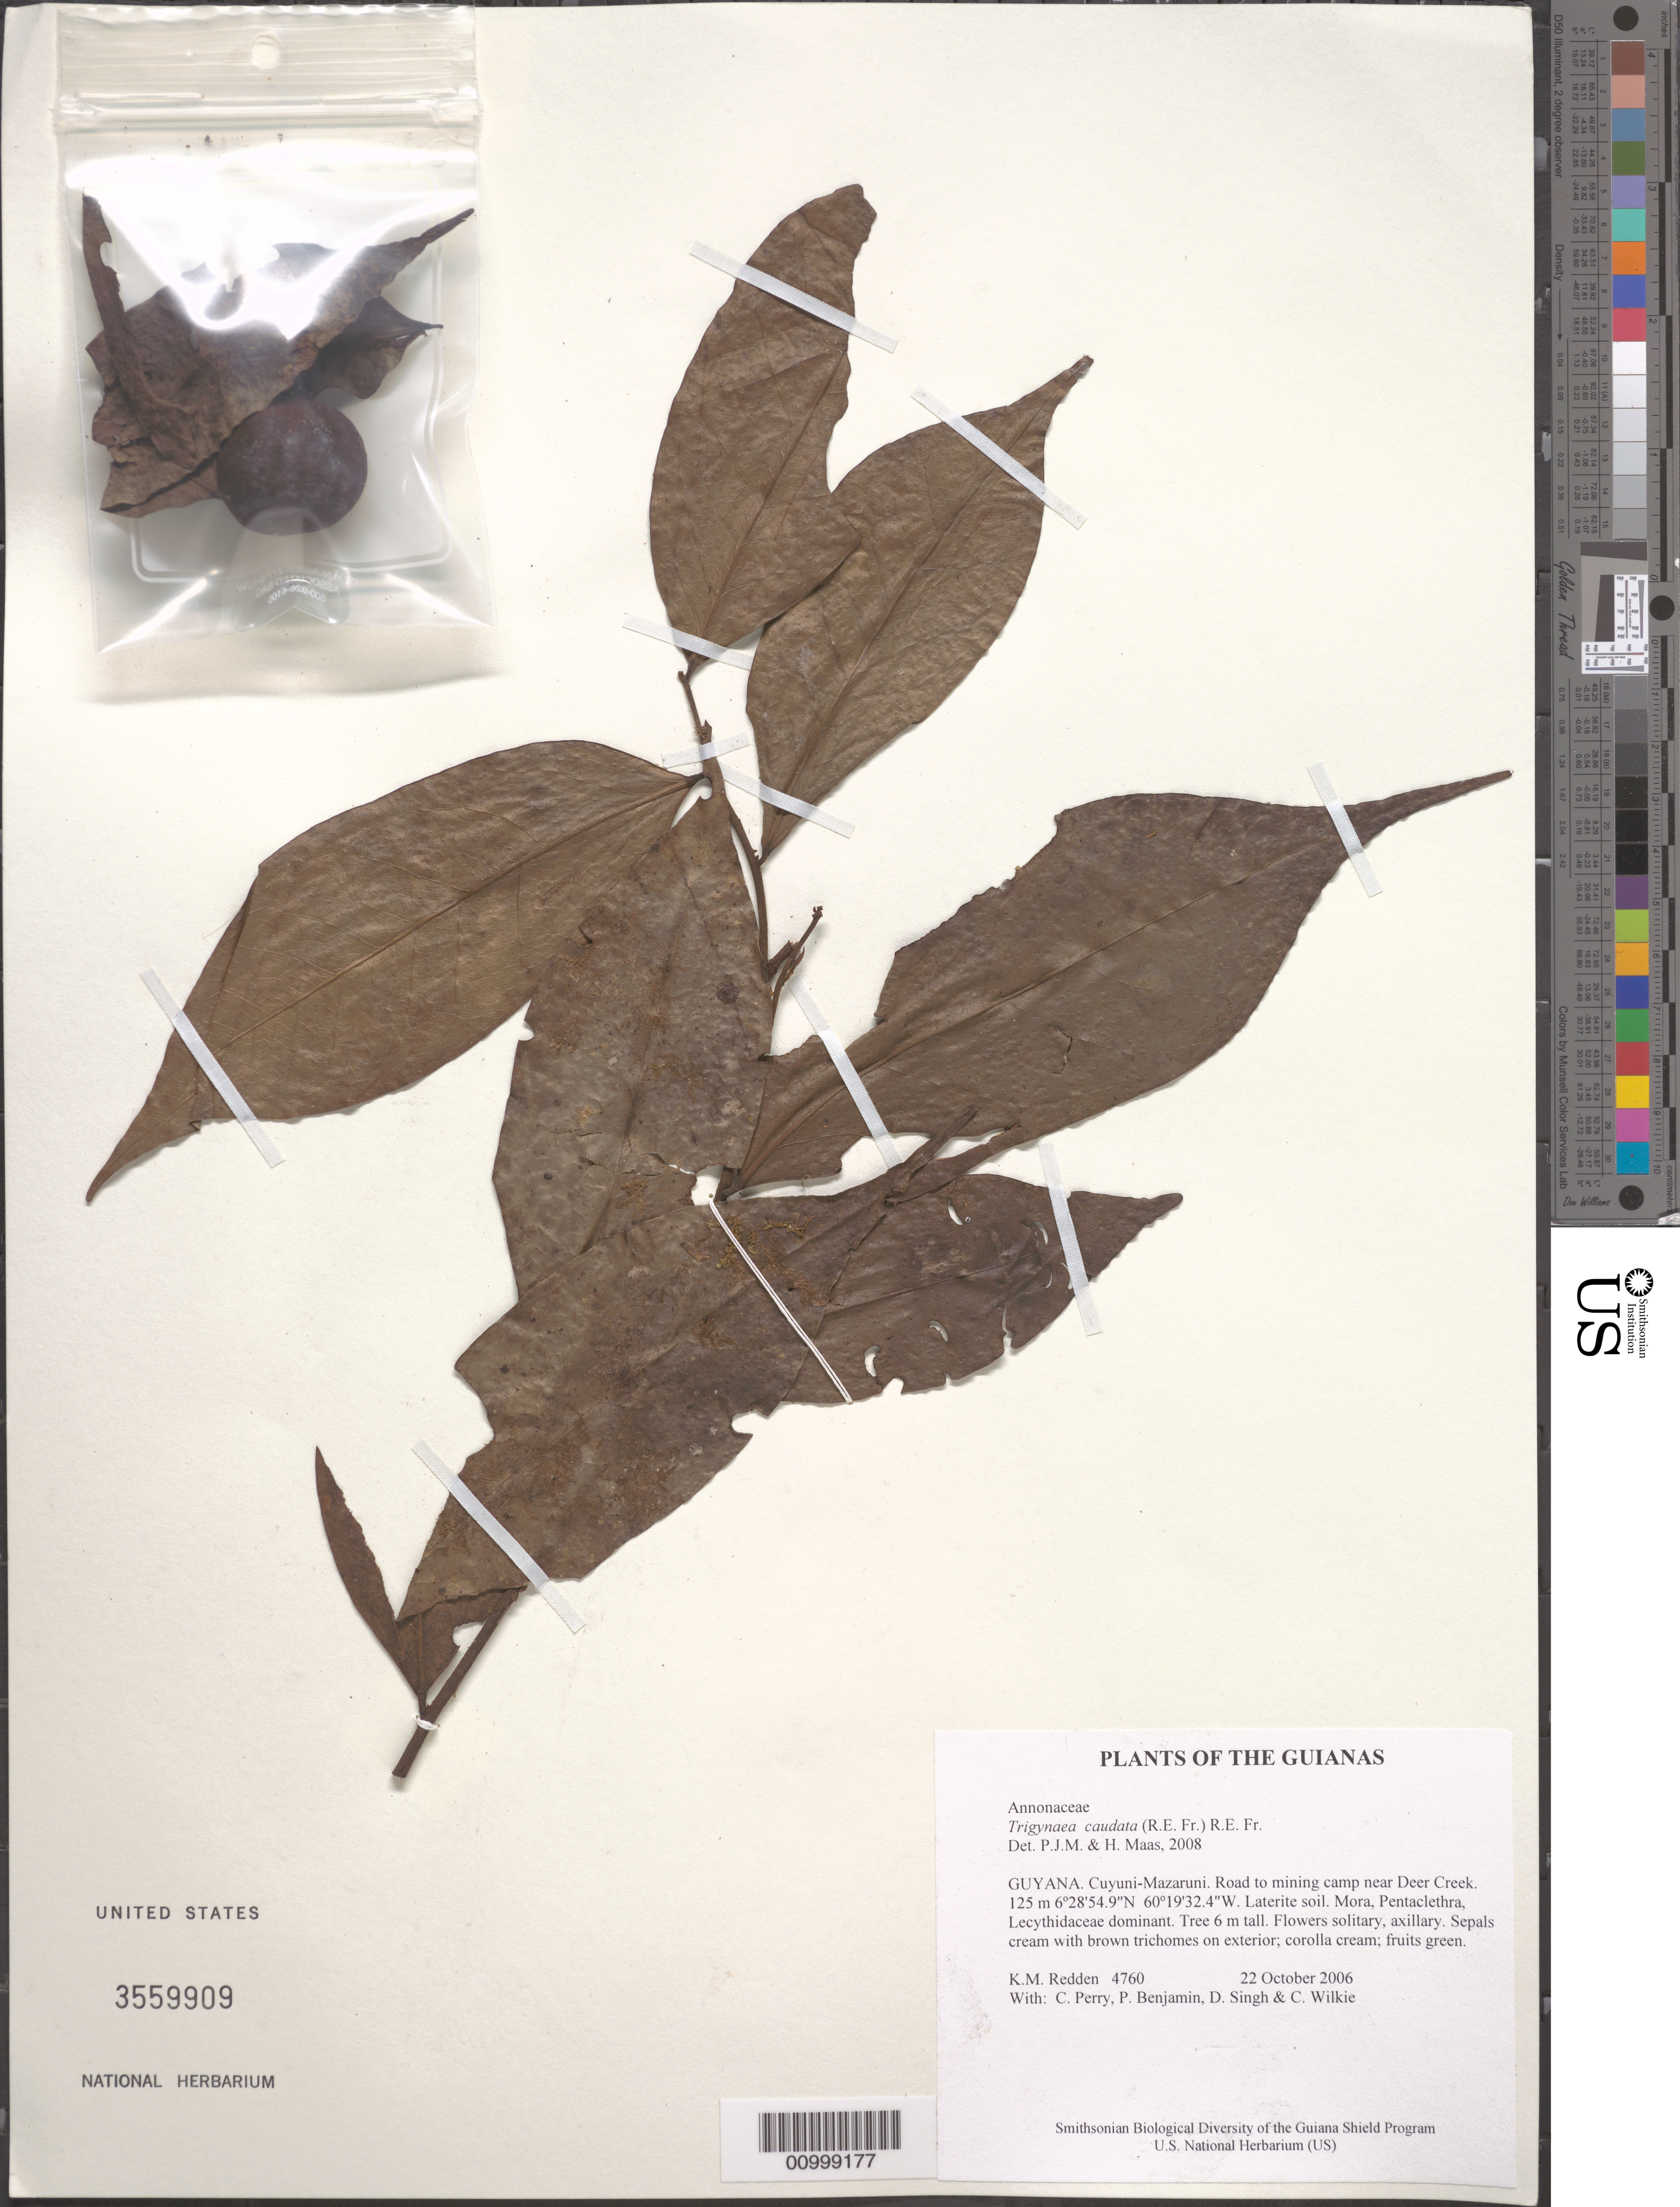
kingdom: Plantae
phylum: Tracheophyta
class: Magnoliopsida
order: Magnoliales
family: Annonaceae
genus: Trigynaea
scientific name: Trigynaea caudata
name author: (R.E. Fr.) R.E. Fr.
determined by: Maas, Paul J.; Maas, H.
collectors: K. M. Redden, C. Perry, P. Benjamin, D. Singh & C. Wilkie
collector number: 4760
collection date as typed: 22 October 2006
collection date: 2006-10-22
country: Guyana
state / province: Cuyuni-Mazaruni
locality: Road to mining camp near Deer Creek.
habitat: Laterite soil. Mora, Pentaclethra, Lecythidaceae dominant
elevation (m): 125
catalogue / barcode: US 3559909